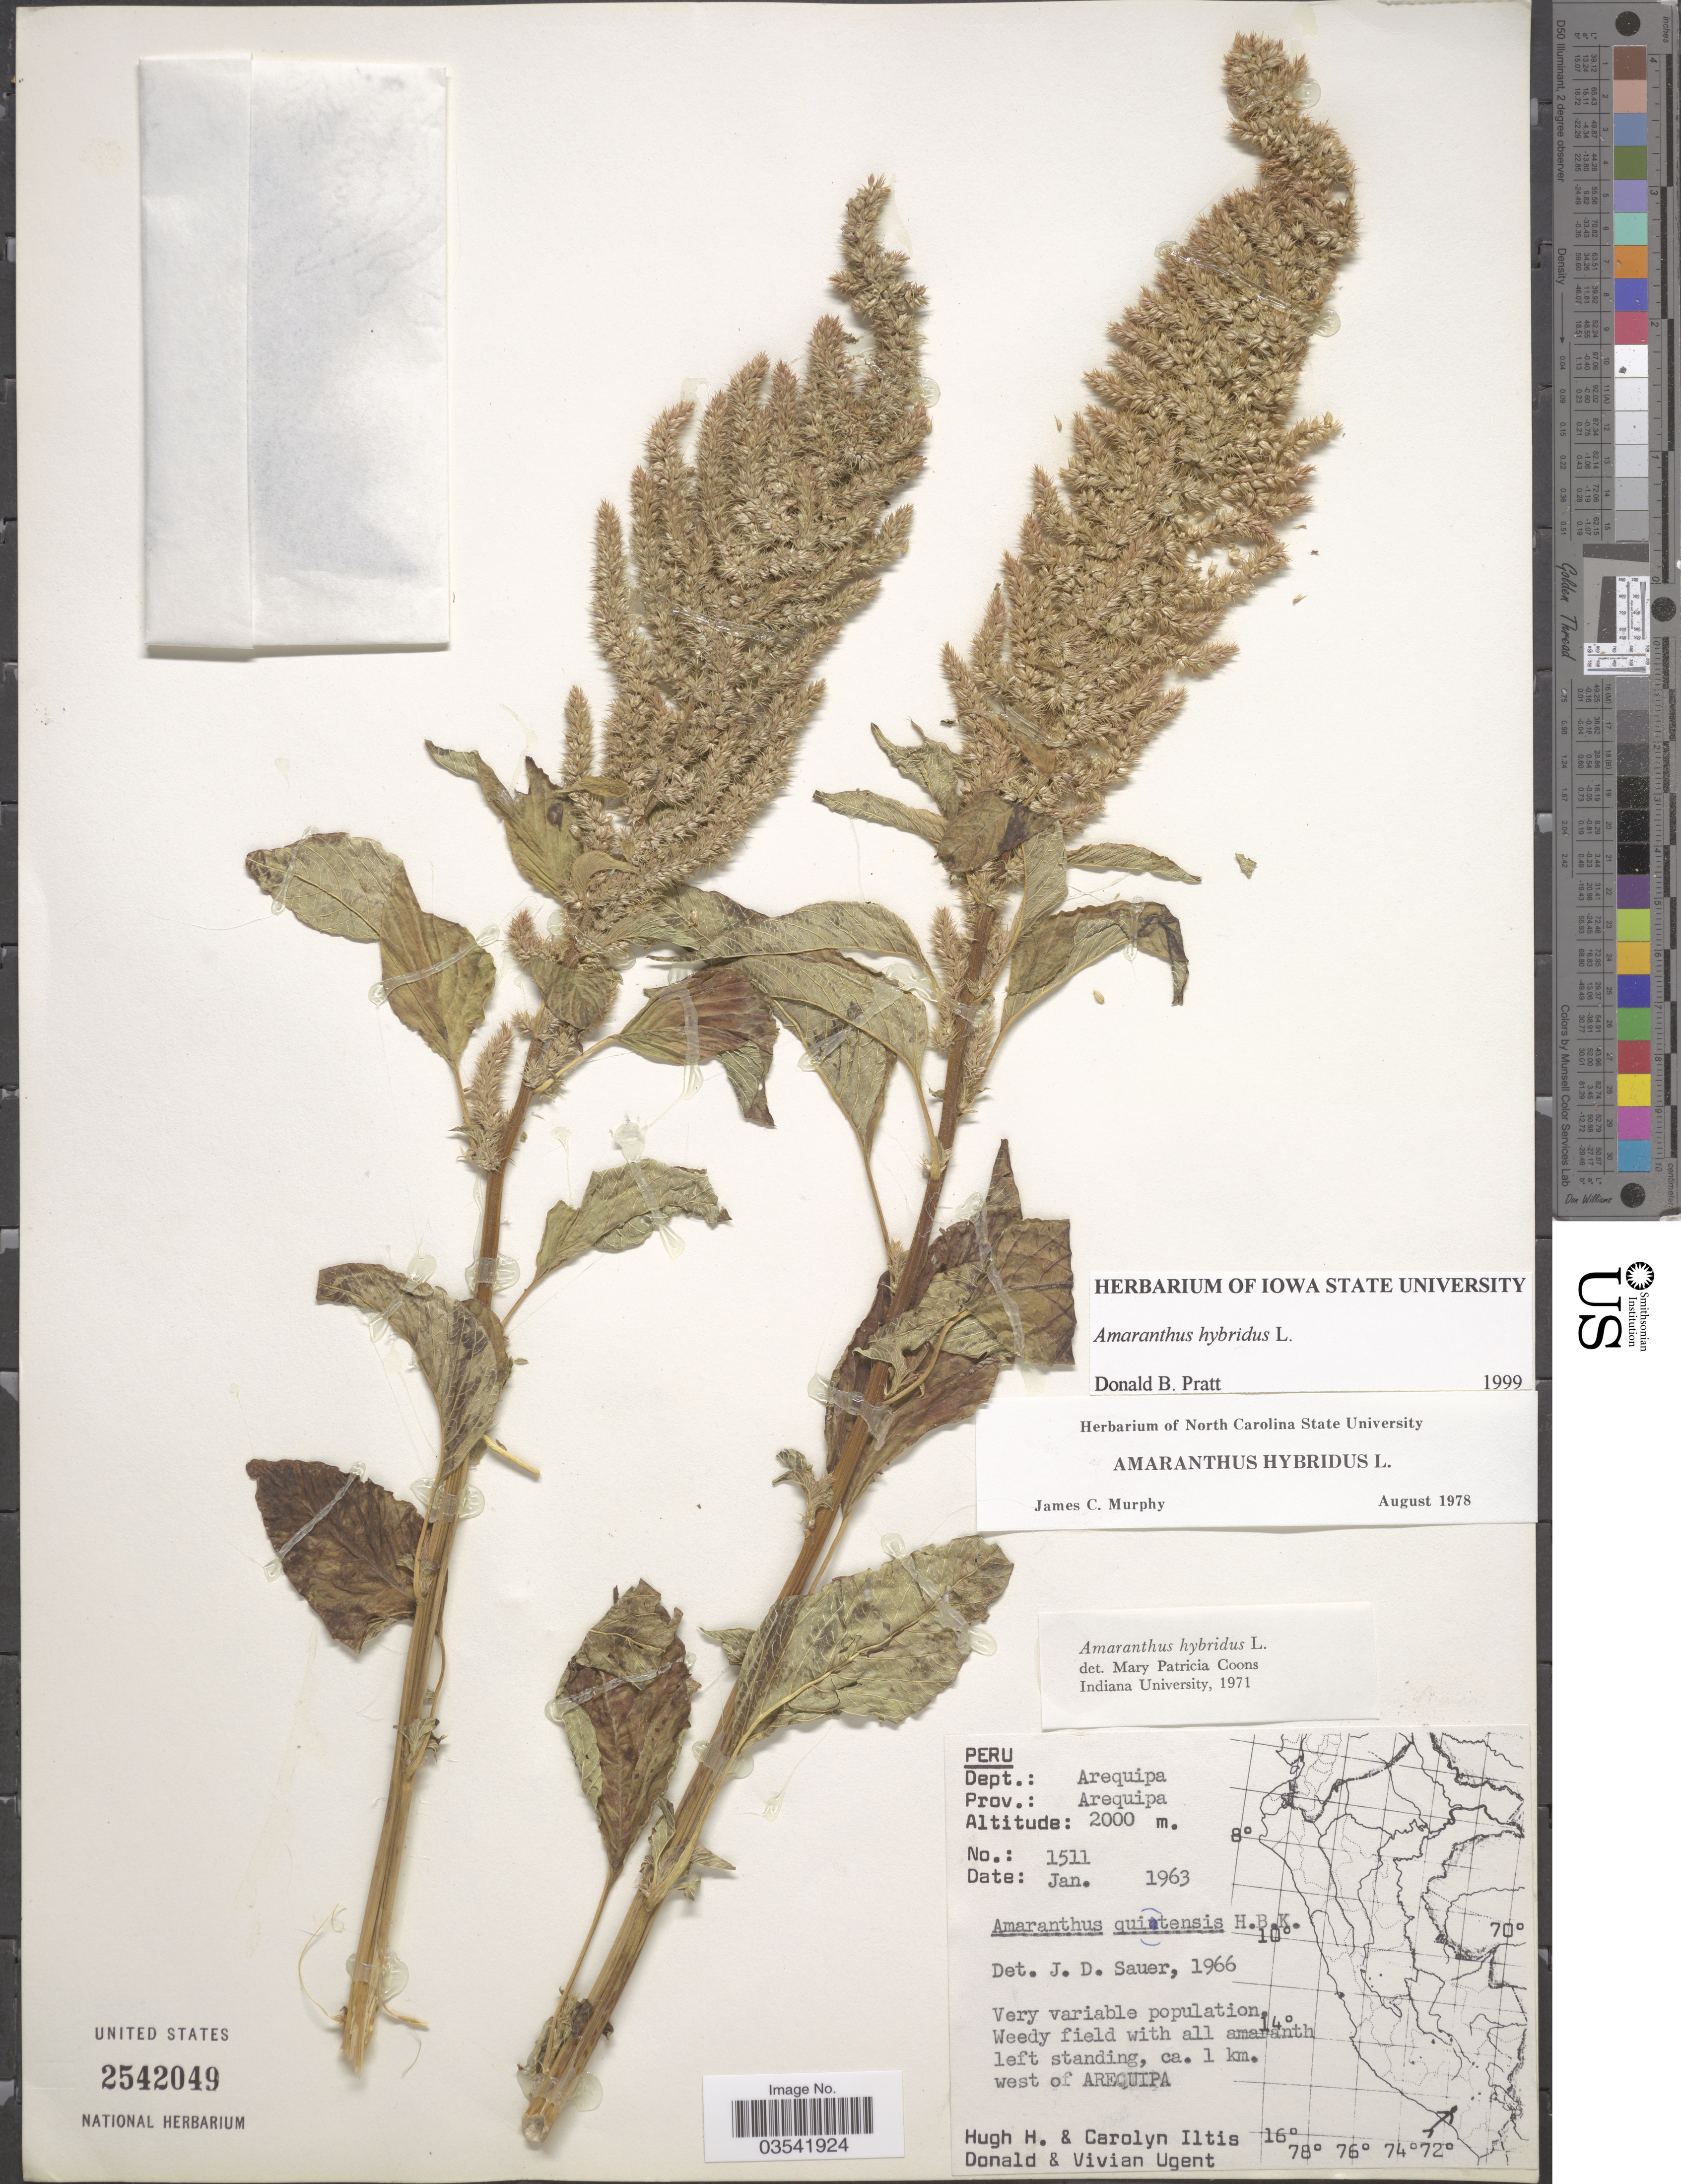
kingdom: Plantae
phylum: Tracheophyta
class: Magnoliopsida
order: Caryophyllales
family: Amaranthaceae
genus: Amaranthus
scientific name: Amaranthus hybridus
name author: L.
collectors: H. H. Iltis, C. G. Iltis, D. Ugent & V. Ugent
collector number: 1511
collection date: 1963-01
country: Peru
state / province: Arequipa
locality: Dept.: Arequipa. Ca. 1 km. west of Arequipa.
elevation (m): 2000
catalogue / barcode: US 2542049